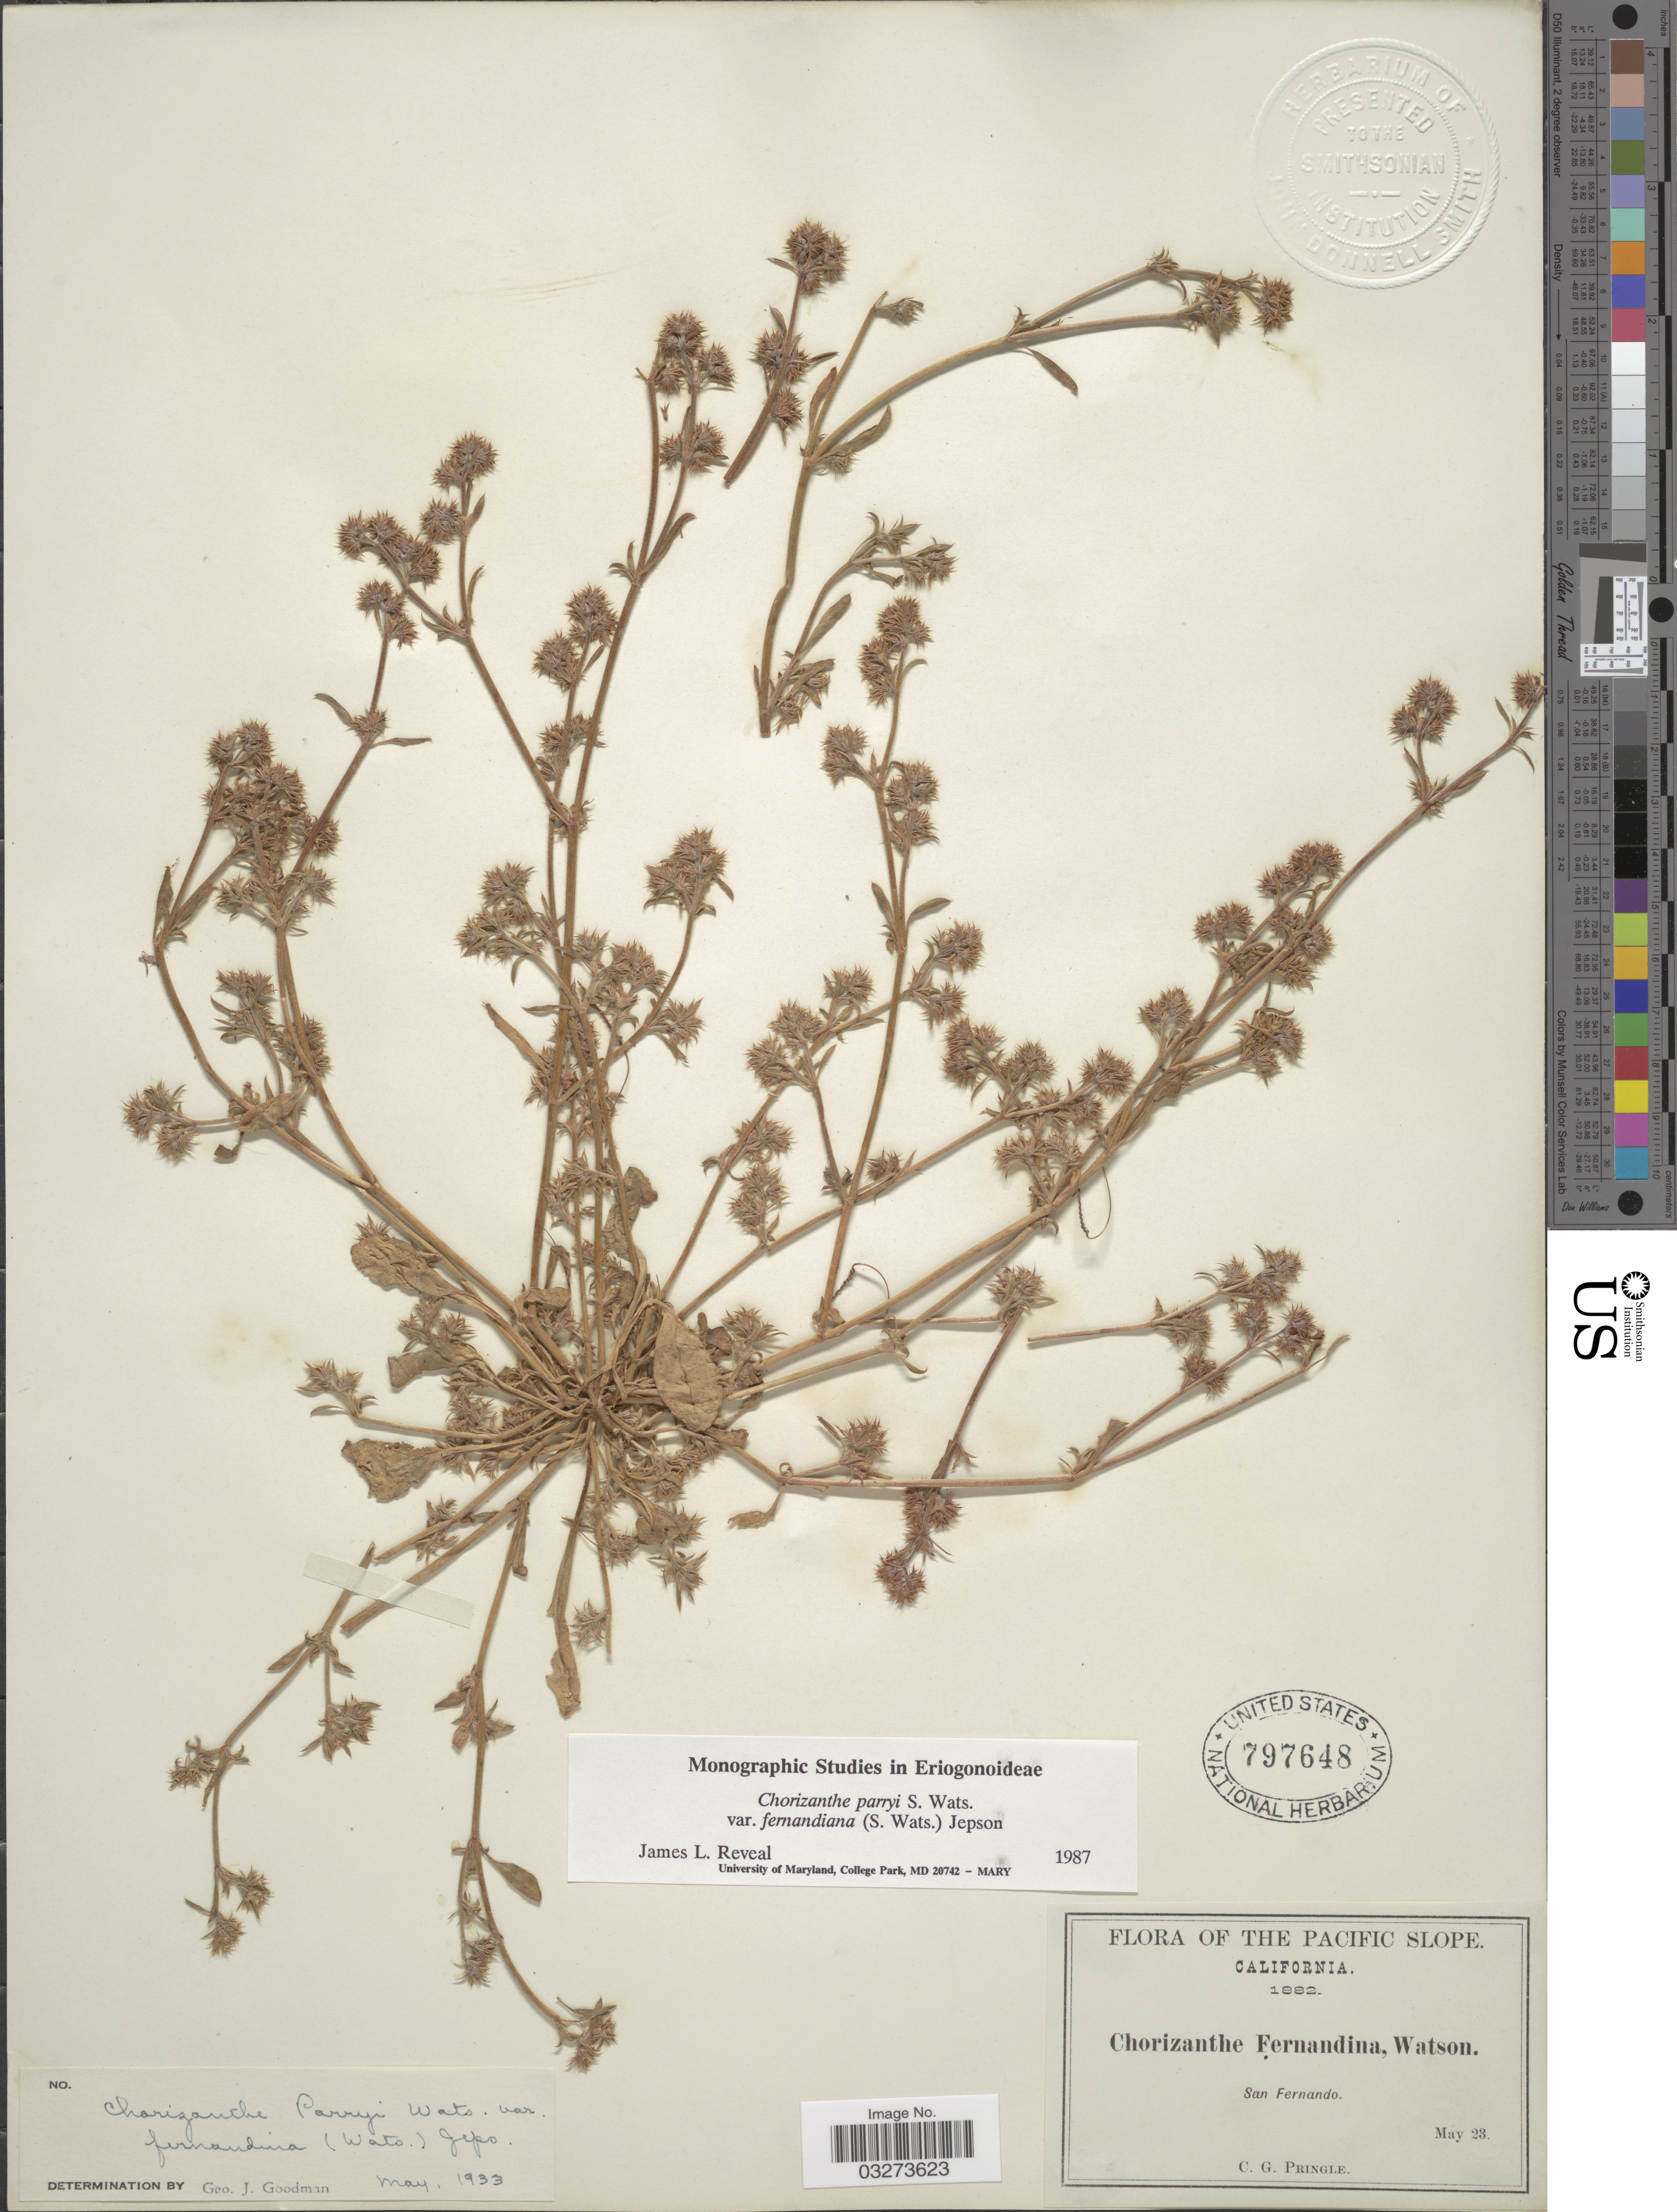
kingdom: Plantae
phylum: Tracheophyta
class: Magnoliopsida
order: Caryophyllales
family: Polygonaceae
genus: Chorizanthe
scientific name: Chorizanthe parryi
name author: S. Watson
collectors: C. G. Pringle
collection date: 1882-05-23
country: United States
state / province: California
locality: The Pacific Slope. San Fernando.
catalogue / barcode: US 797648